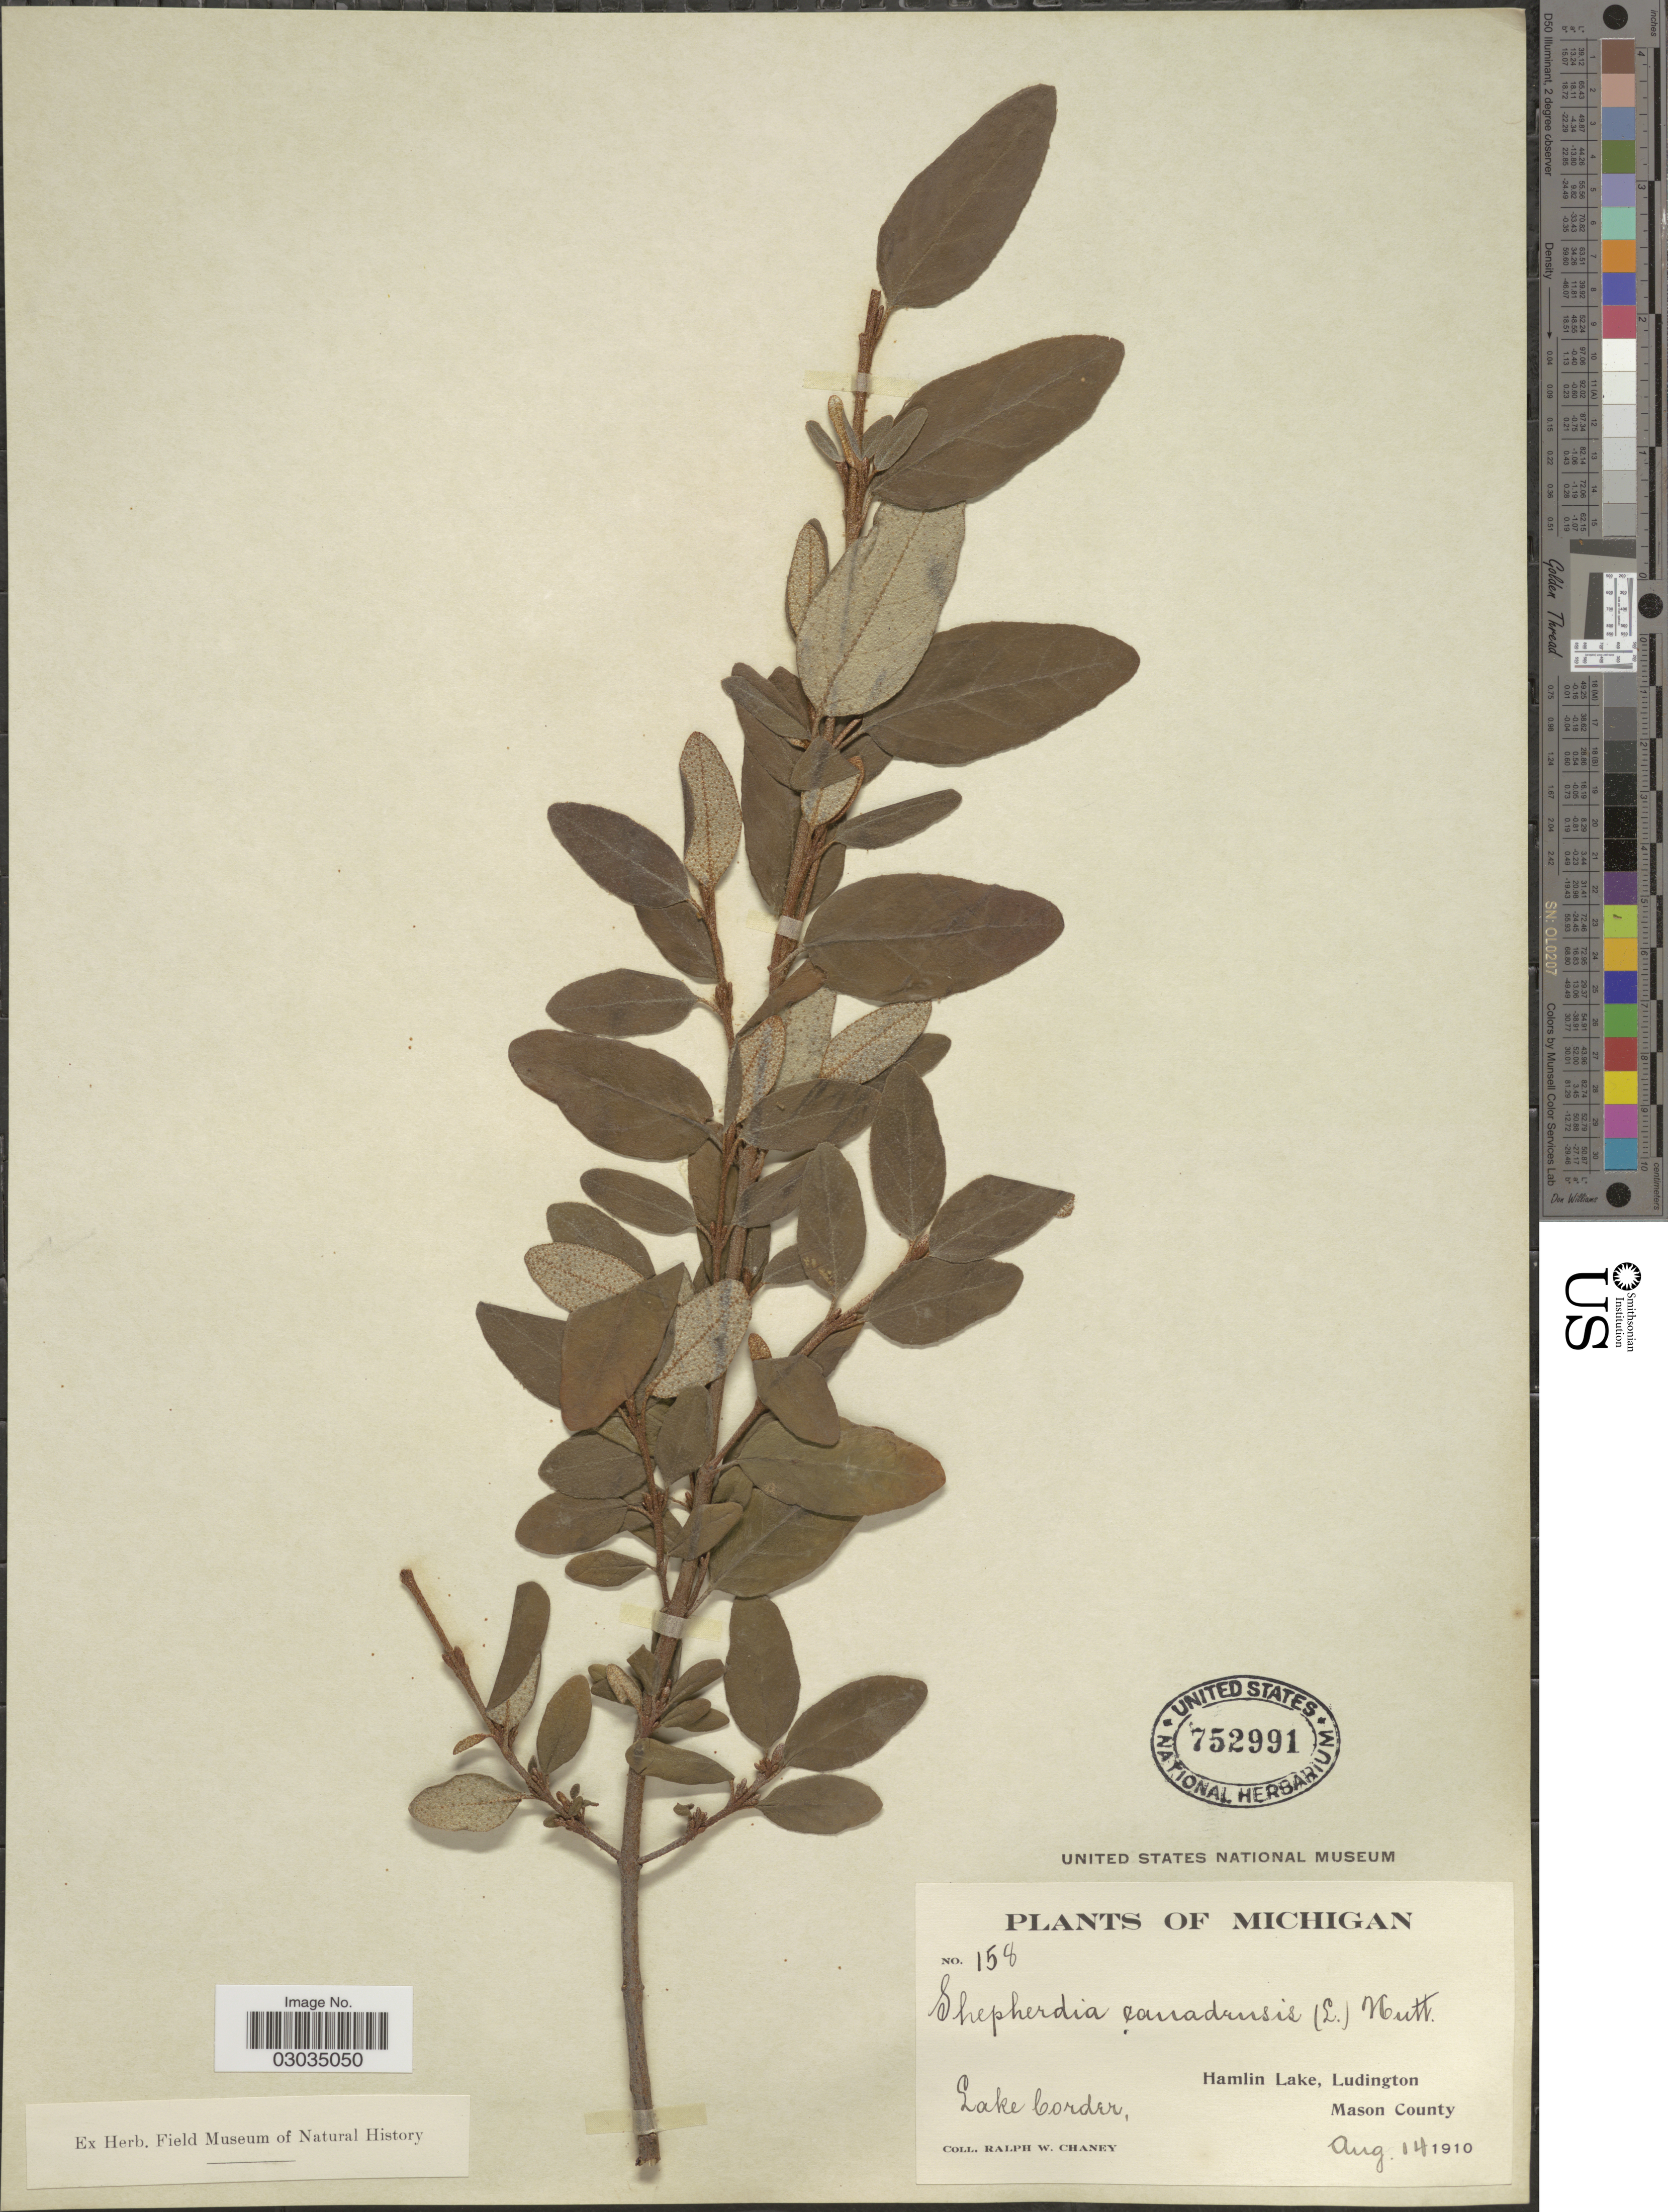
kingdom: Plantae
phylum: Tracheophyta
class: Magnoliopsida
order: Rosales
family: Elaeagnaceae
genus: Shepherdia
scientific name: Shepherdia canadensis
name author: (L.) Nutt.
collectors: R. Chaney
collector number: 158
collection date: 1910-08-14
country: United States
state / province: Michigan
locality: Hamlin Lake, Ludington, Mason County, Lake border.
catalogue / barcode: US 752991